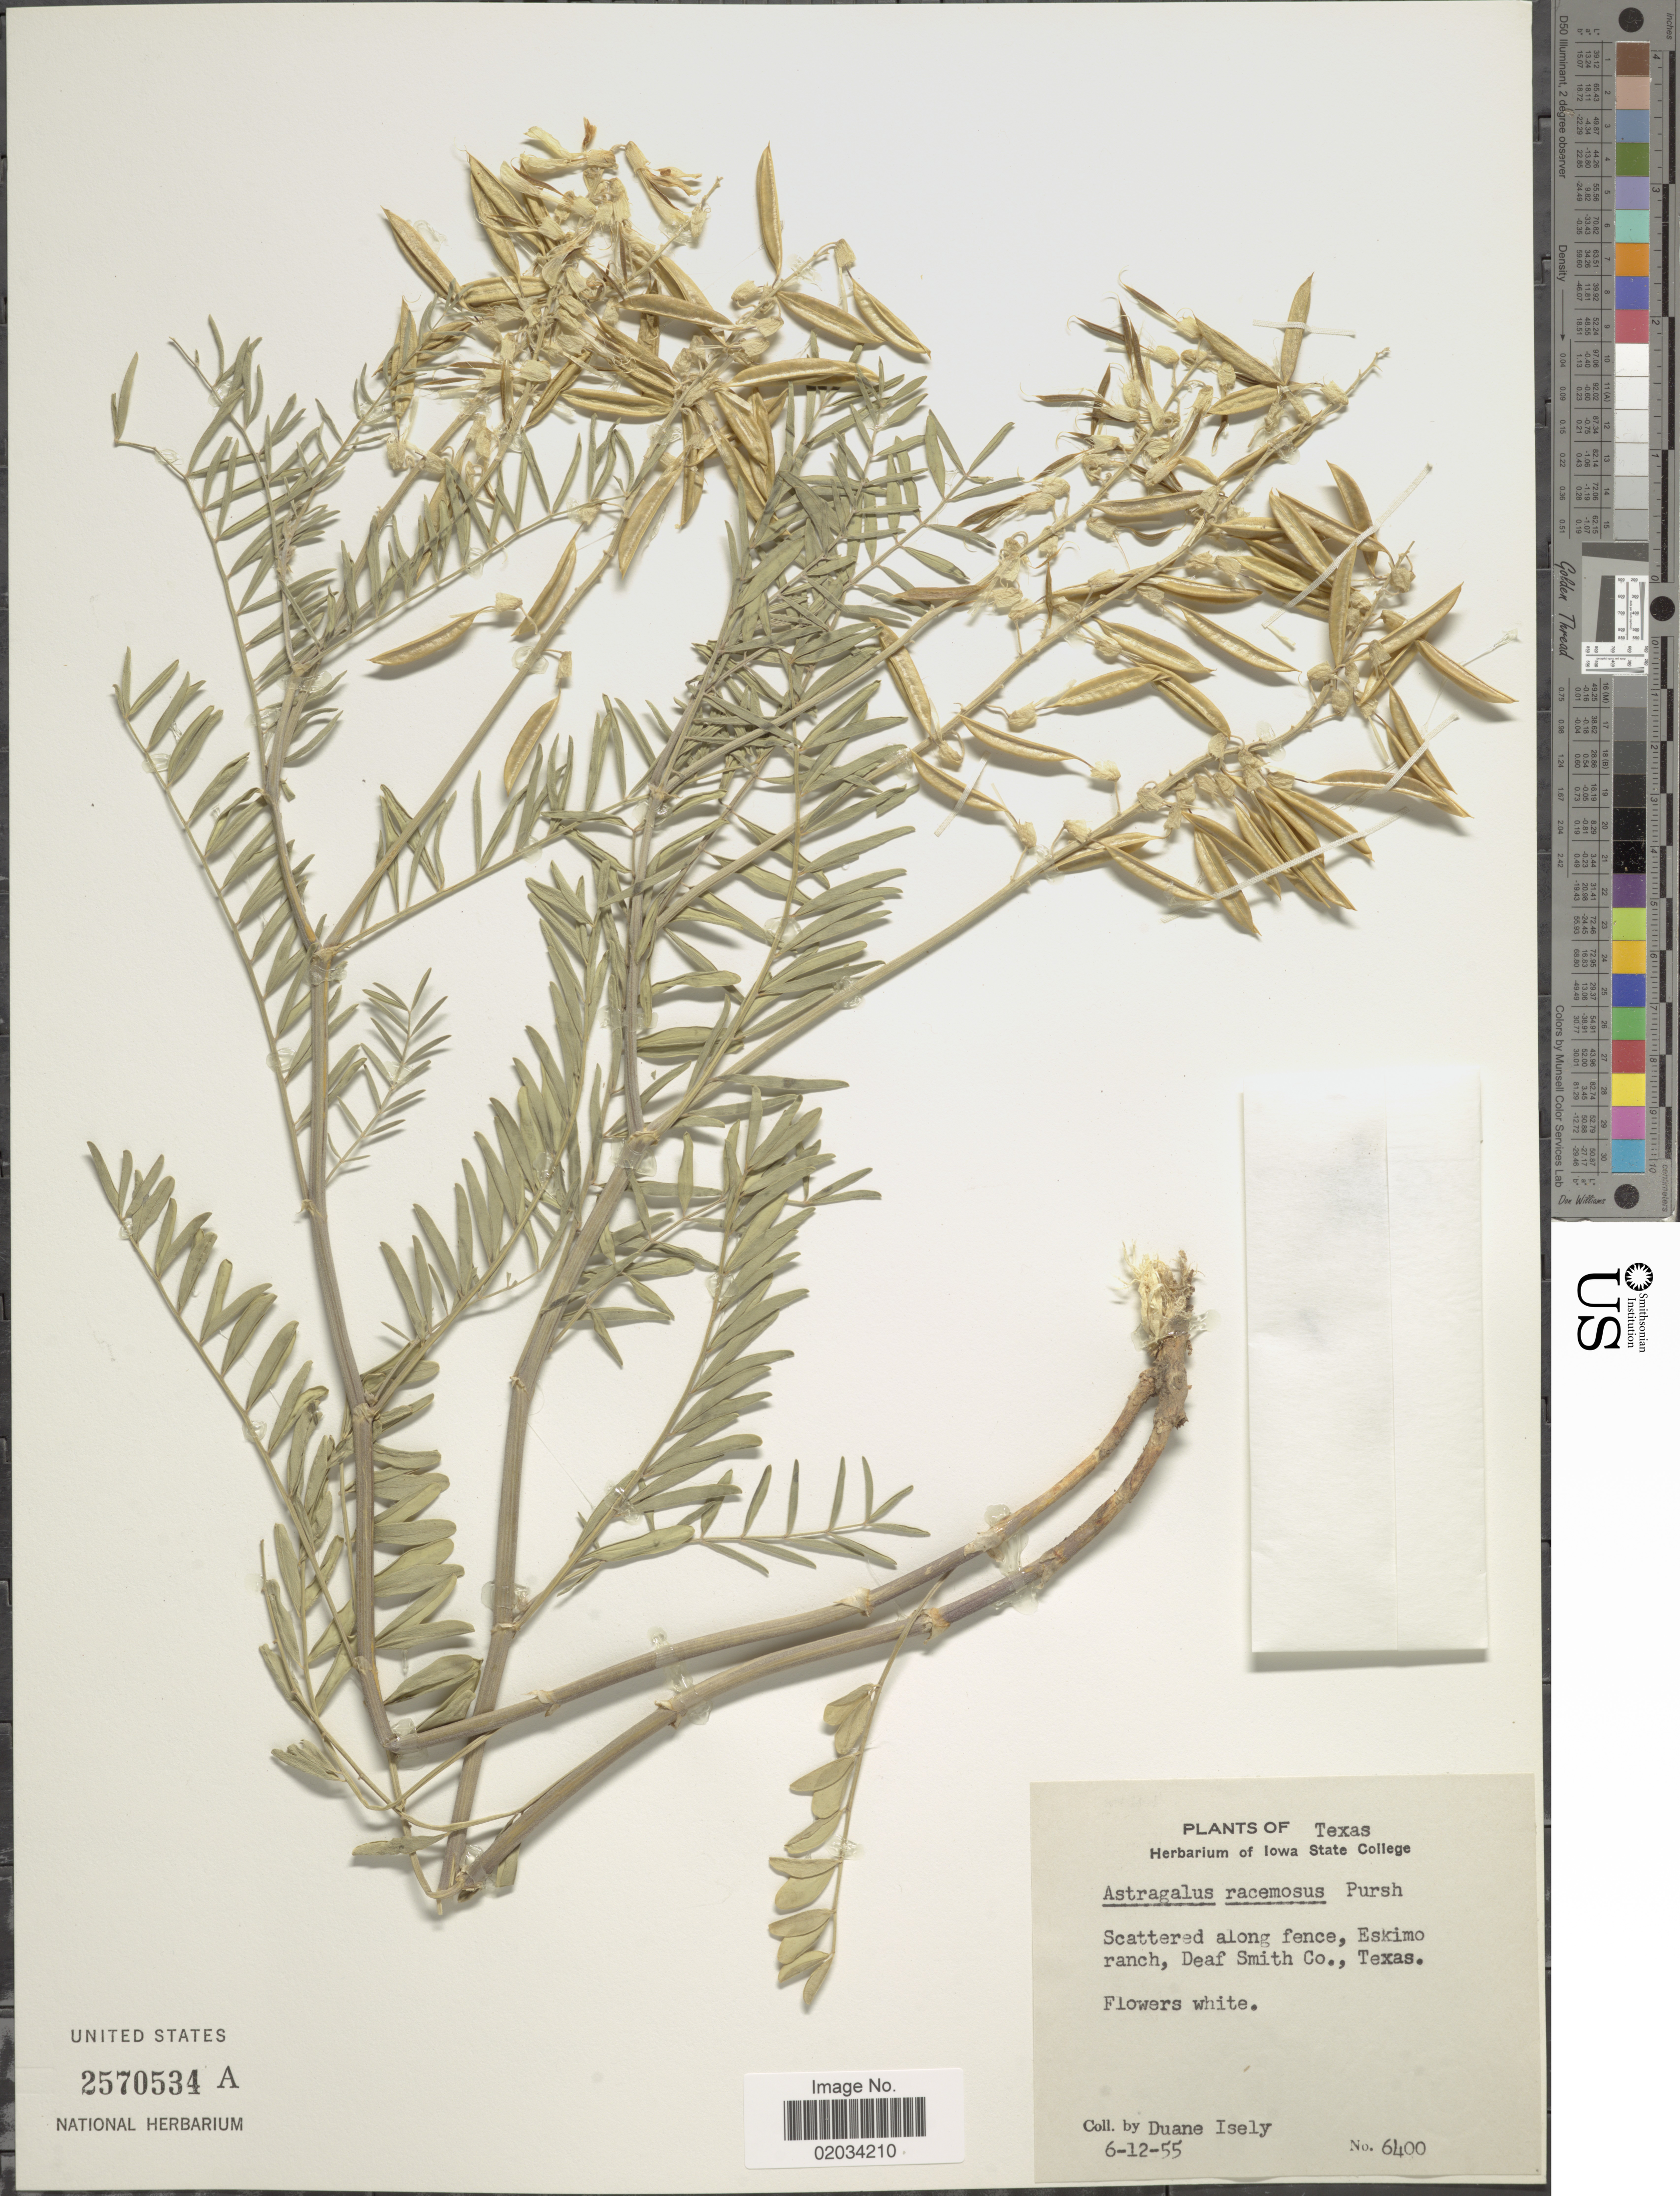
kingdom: Plantae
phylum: Tracheophyta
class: Magnoliopsida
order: Fabales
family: Fabaceae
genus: Astragalus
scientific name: Astragalus racemosus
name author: Pursh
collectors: D. Isely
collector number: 6400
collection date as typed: Transcribed d/m/y: 12/6/55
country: United States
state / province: Texas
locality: Scattered along fence, Eskimo ranch, Deaf Smith Co., Texas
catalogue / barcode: US 2570534A